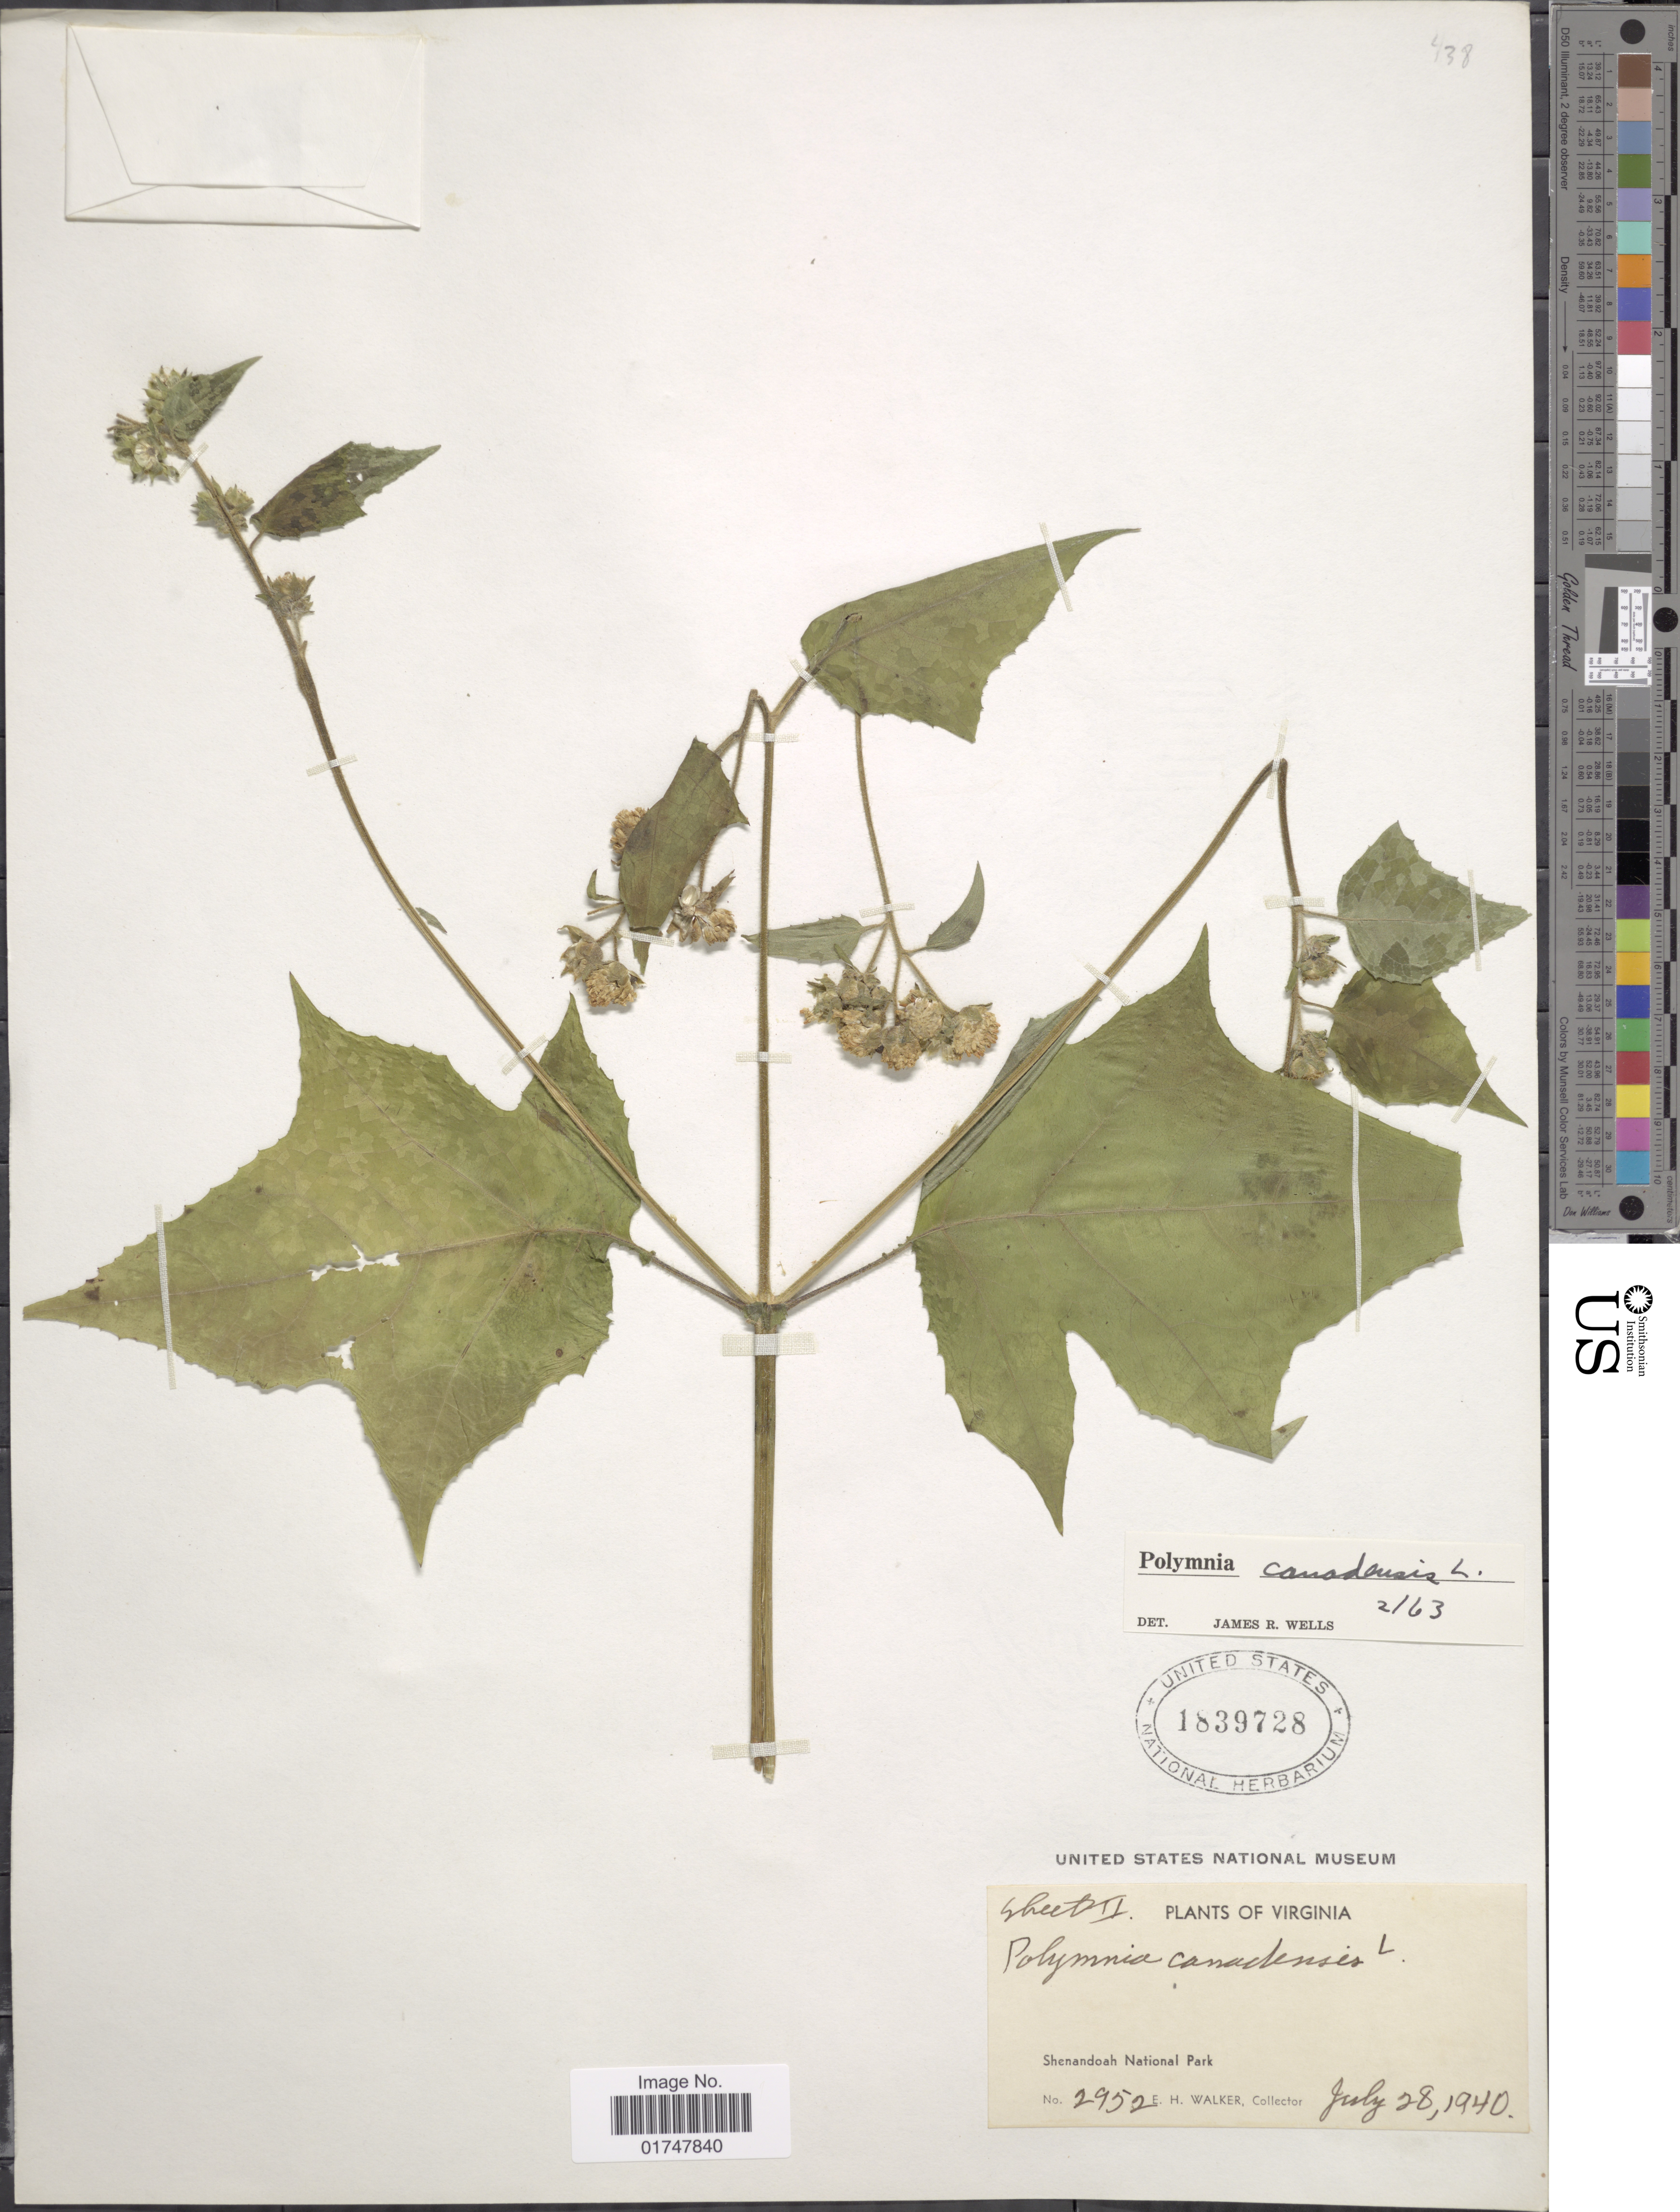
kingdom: Plantae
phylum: Tracheophyta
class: Magnoliopsida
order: Asterales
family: Asteraceae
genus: Polymnia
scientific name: Polymnia canadensis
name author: L.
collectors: E. H. Walker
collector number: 2952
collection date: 1940-07-28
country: United States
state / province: Virginia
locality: Shenandoah National Park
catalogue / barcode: US 1839728